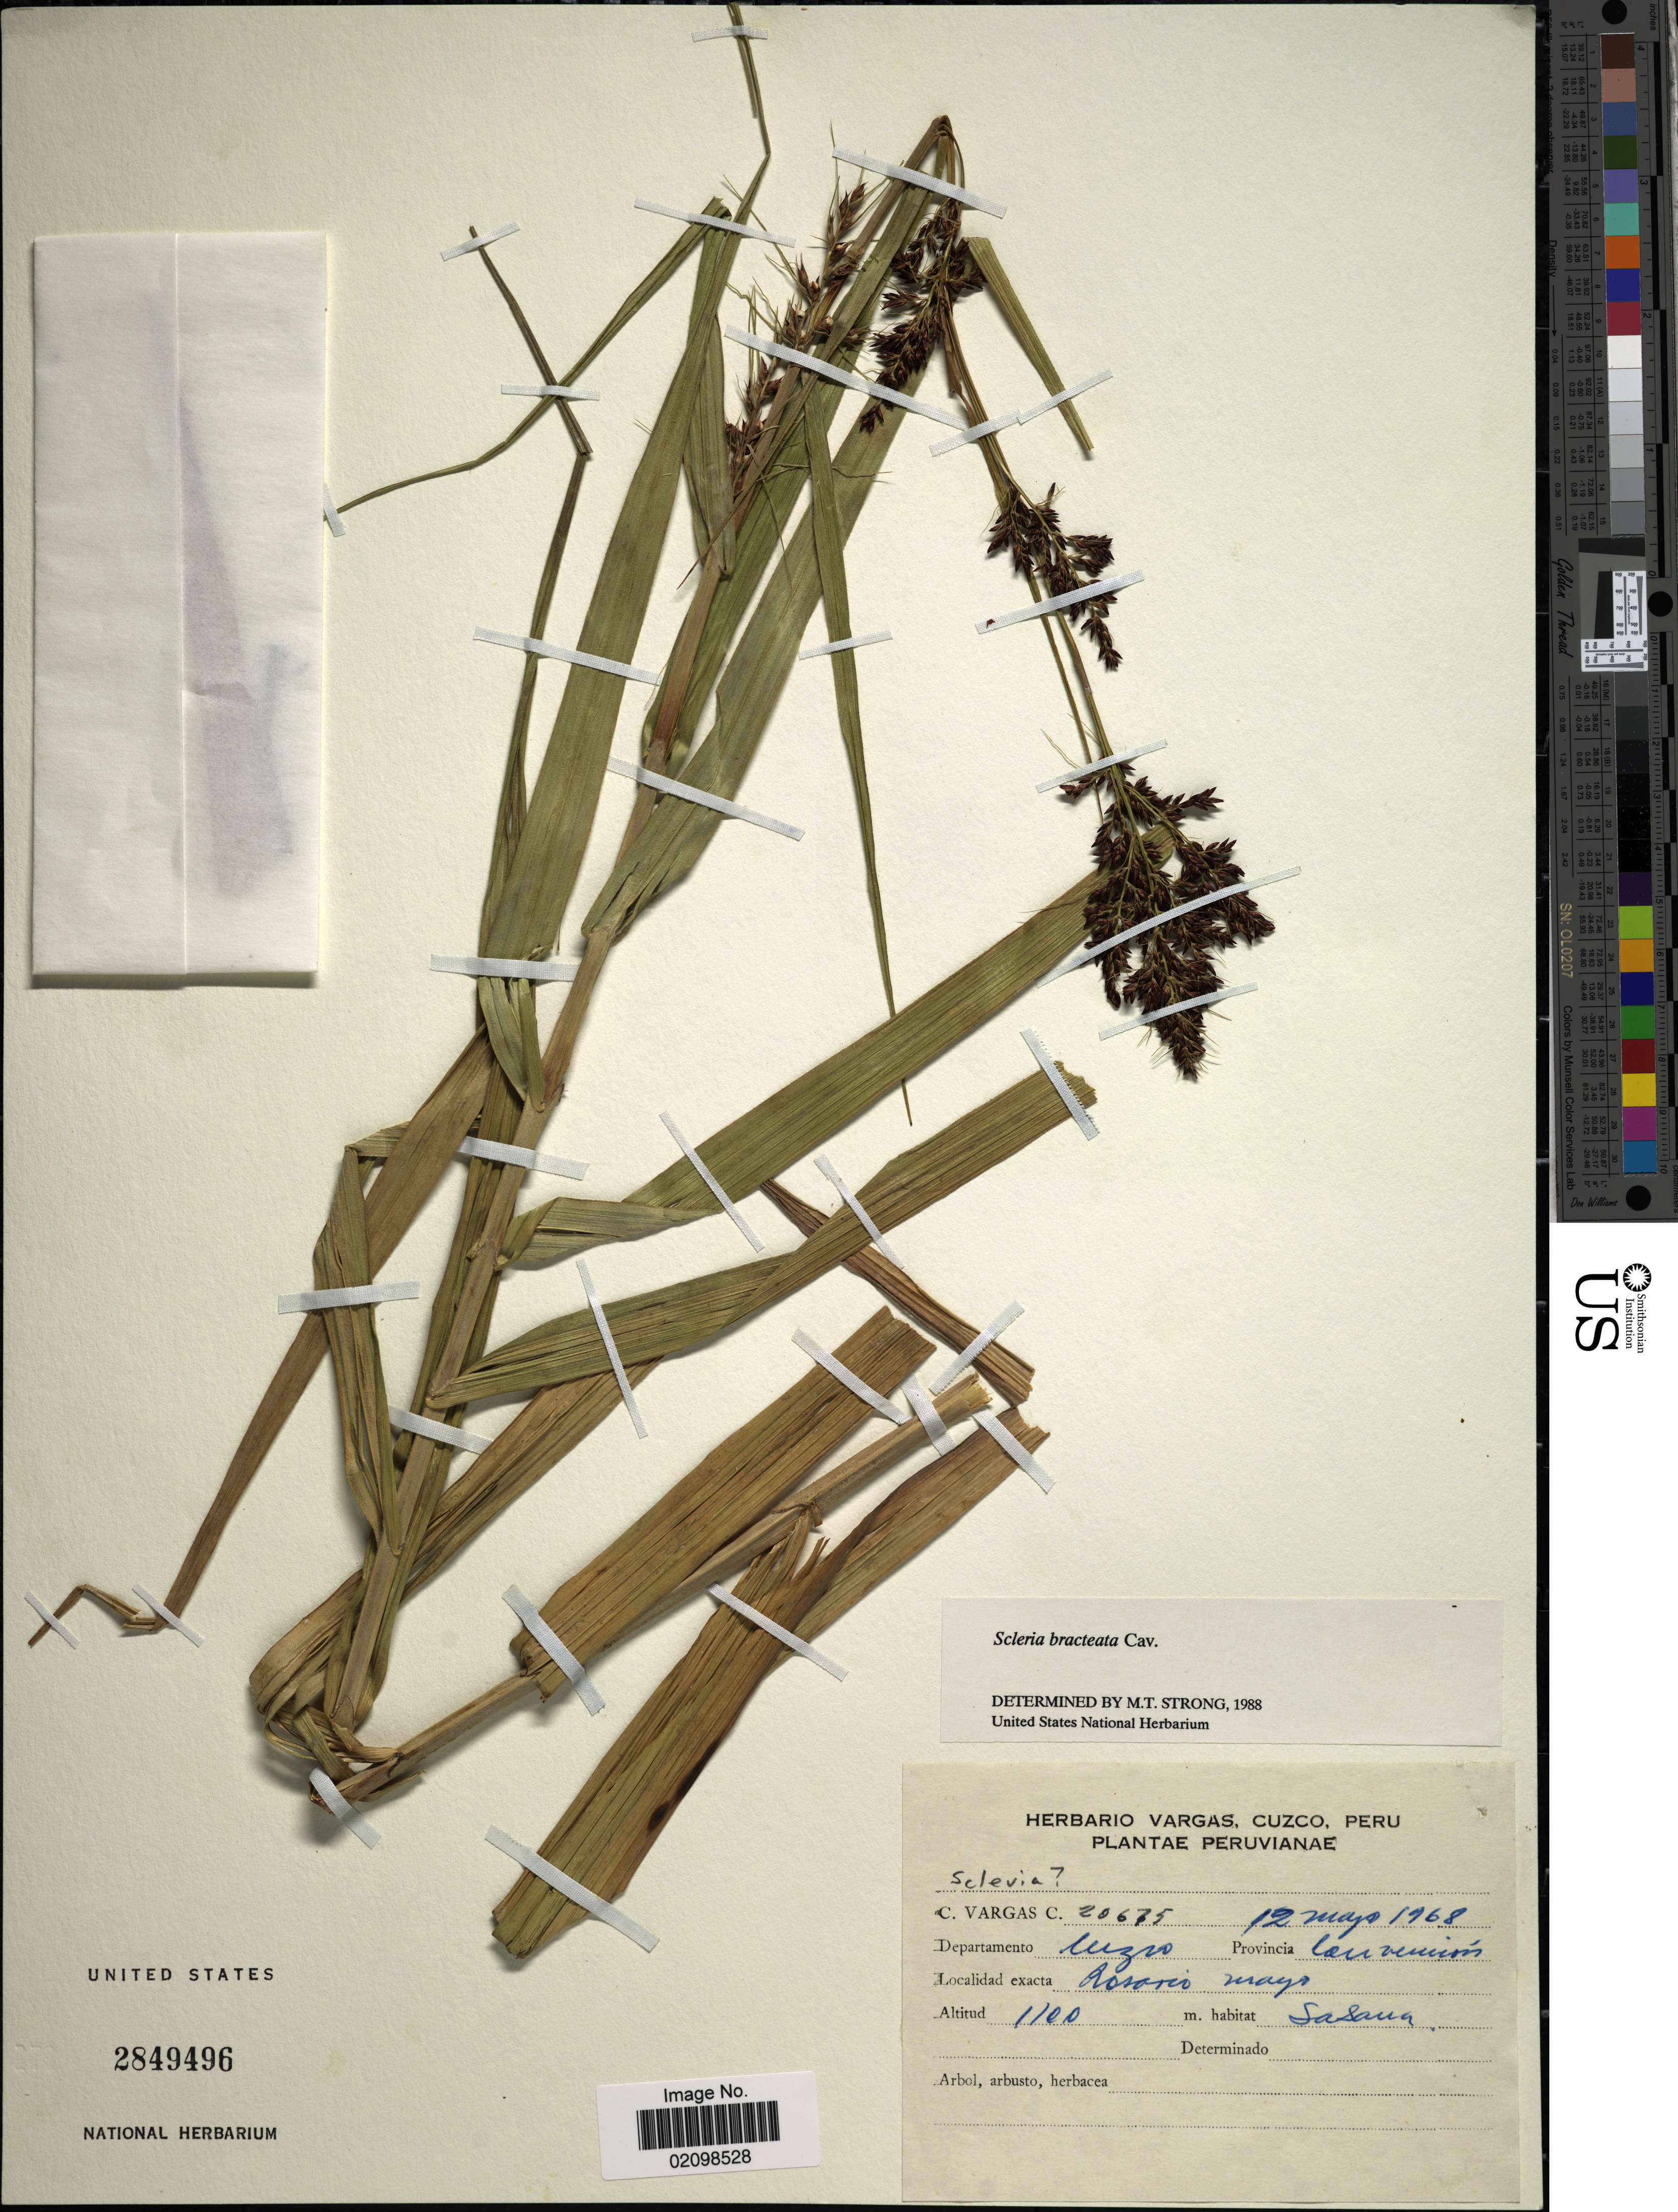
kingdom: Plantae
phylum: Tracheophyta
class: Liliopsida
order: Poales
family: Cyperaceae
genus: Scleria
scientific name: Scleria bracteata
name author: Cav.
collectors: C. Vargas Calderón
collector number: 20675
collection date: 1968-05-12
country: Peru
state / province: Cusco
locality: Departamento Cuzco, Provincia Convención. Rosario mayo.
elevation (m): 1100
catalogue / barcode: US 2849496